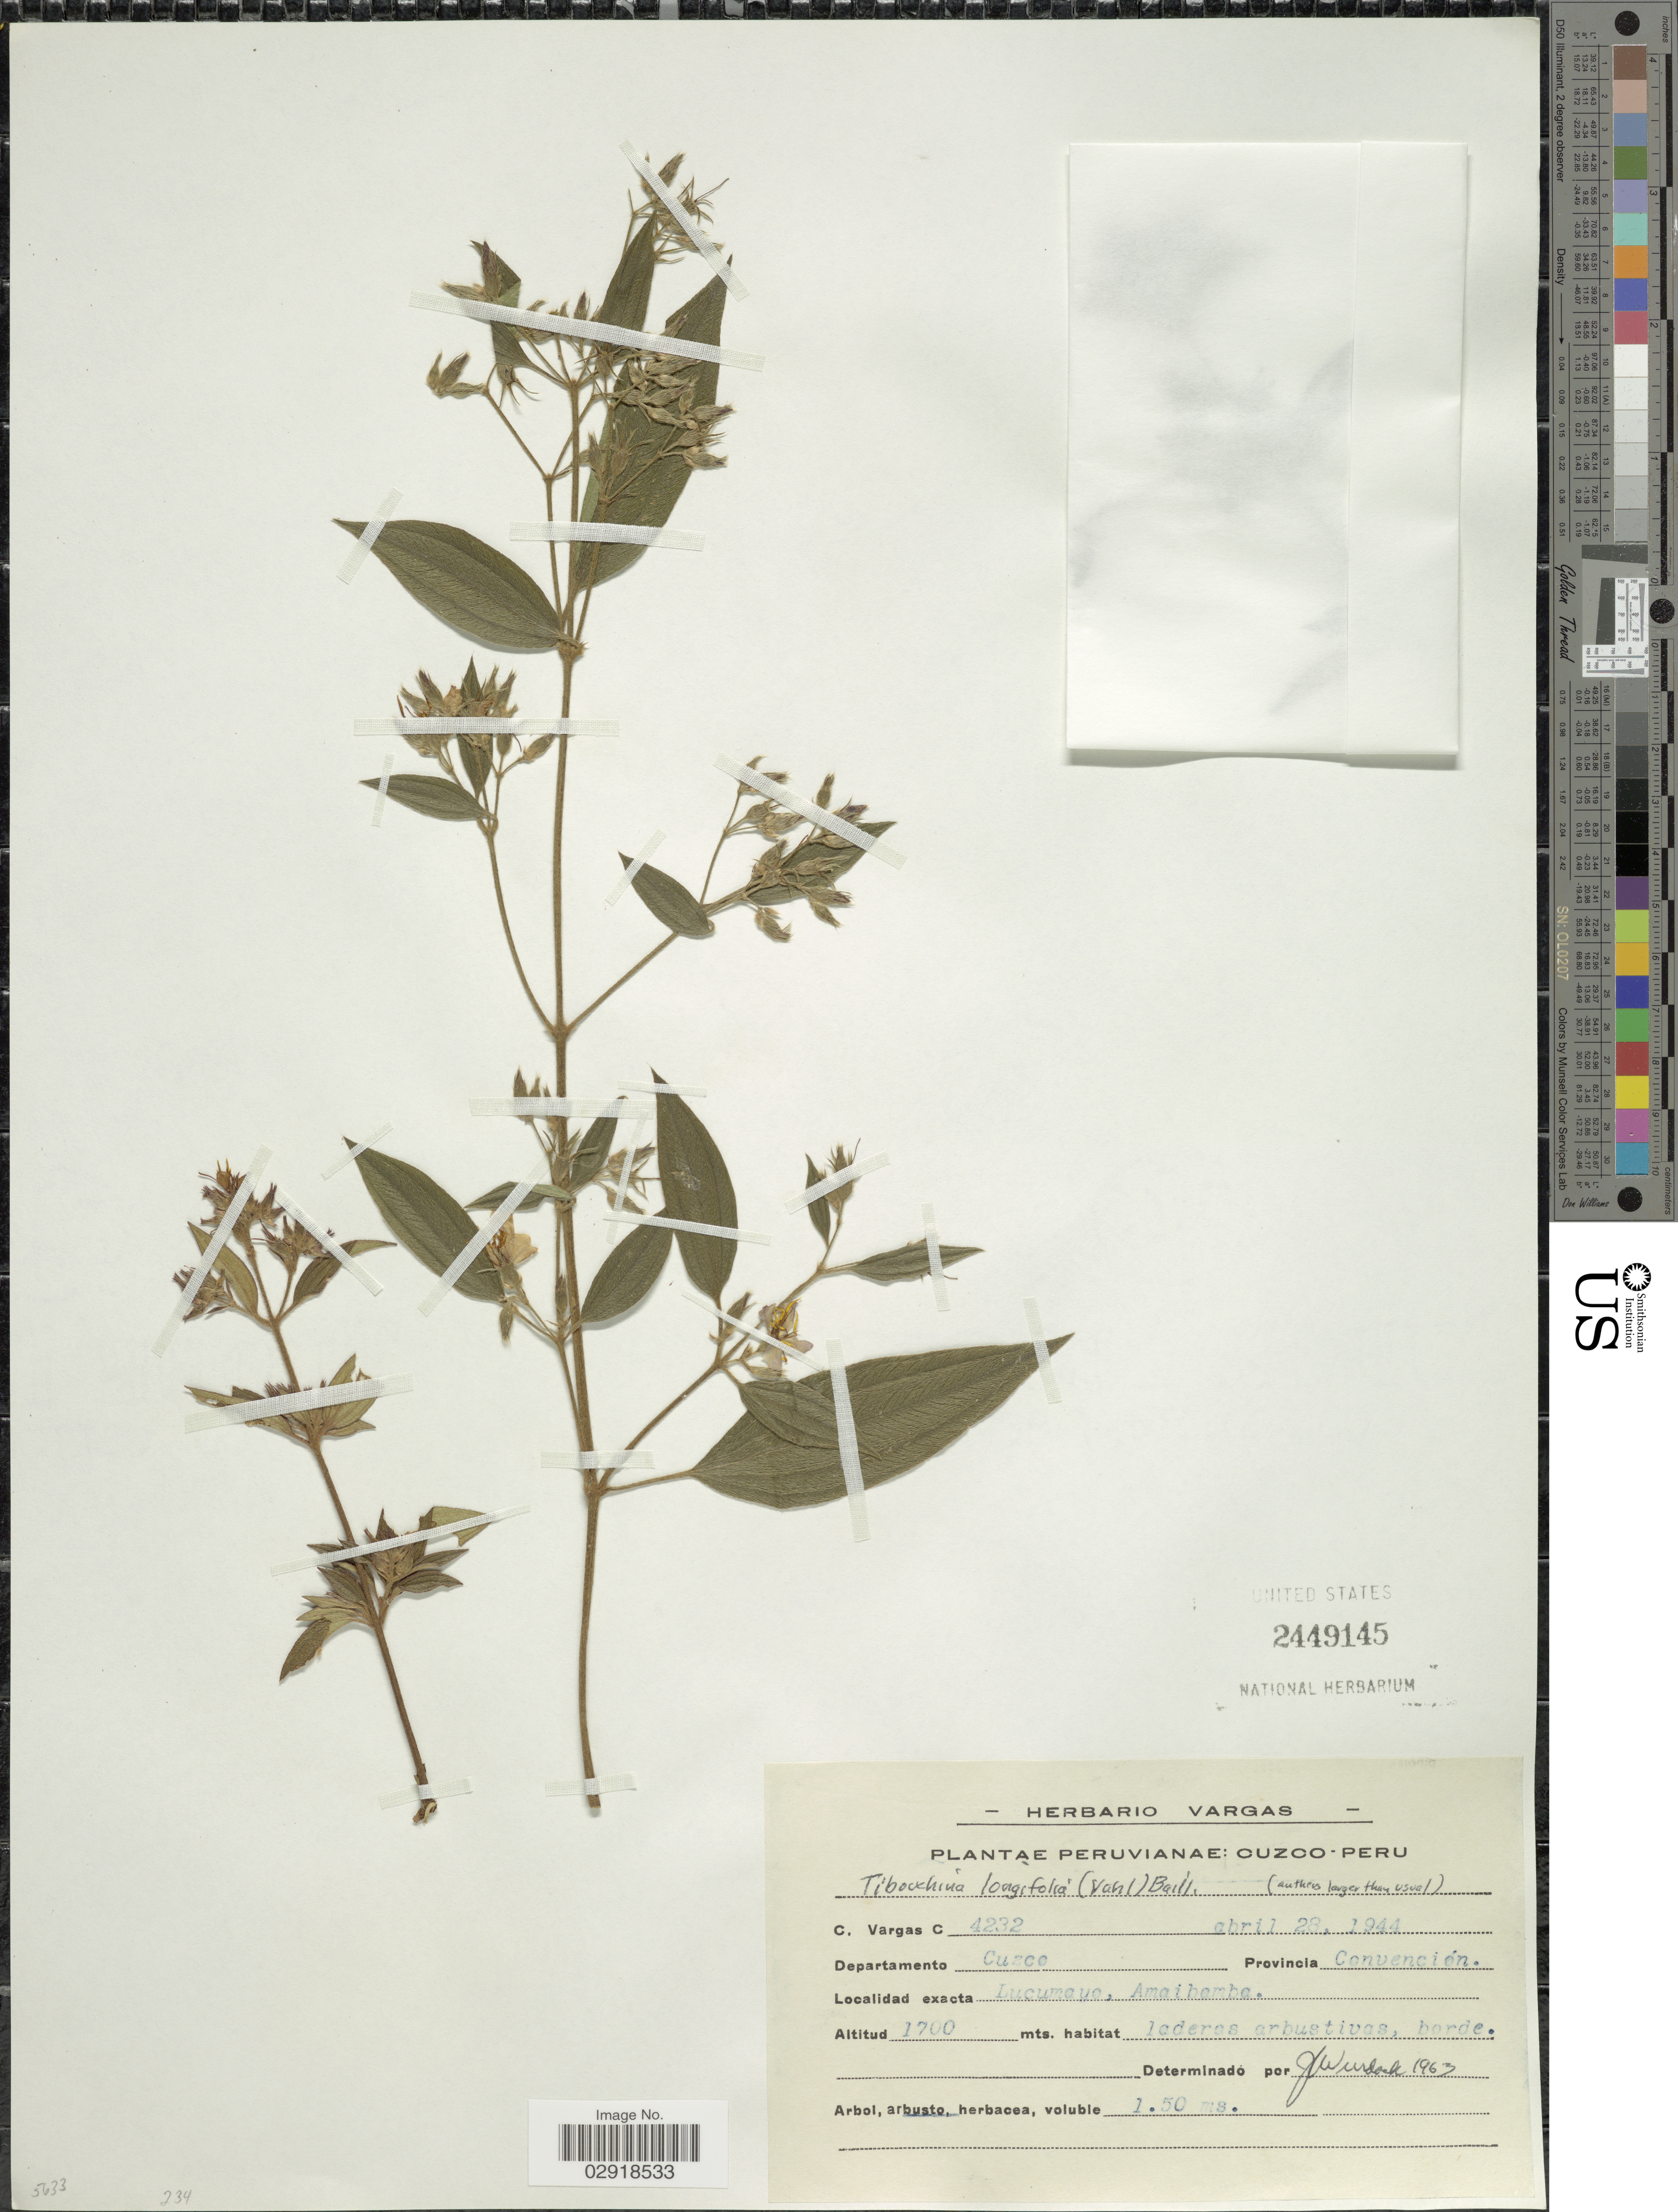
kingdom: Plantae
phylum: Tracheophyta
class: Magnoliopsida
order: Myrtales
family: Melastomataceae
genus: Chaetogastra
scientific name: Chaetogastra longifolia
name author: (Vahl) DC.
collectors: C. Vargas Calderón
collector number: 4232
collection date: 1944-04-28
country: Peru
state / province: Cusco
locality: Departamento Cuzco, Provincia Convención. Lucumayo, Amaibamba.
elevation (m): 1700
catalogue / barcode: US 2449145